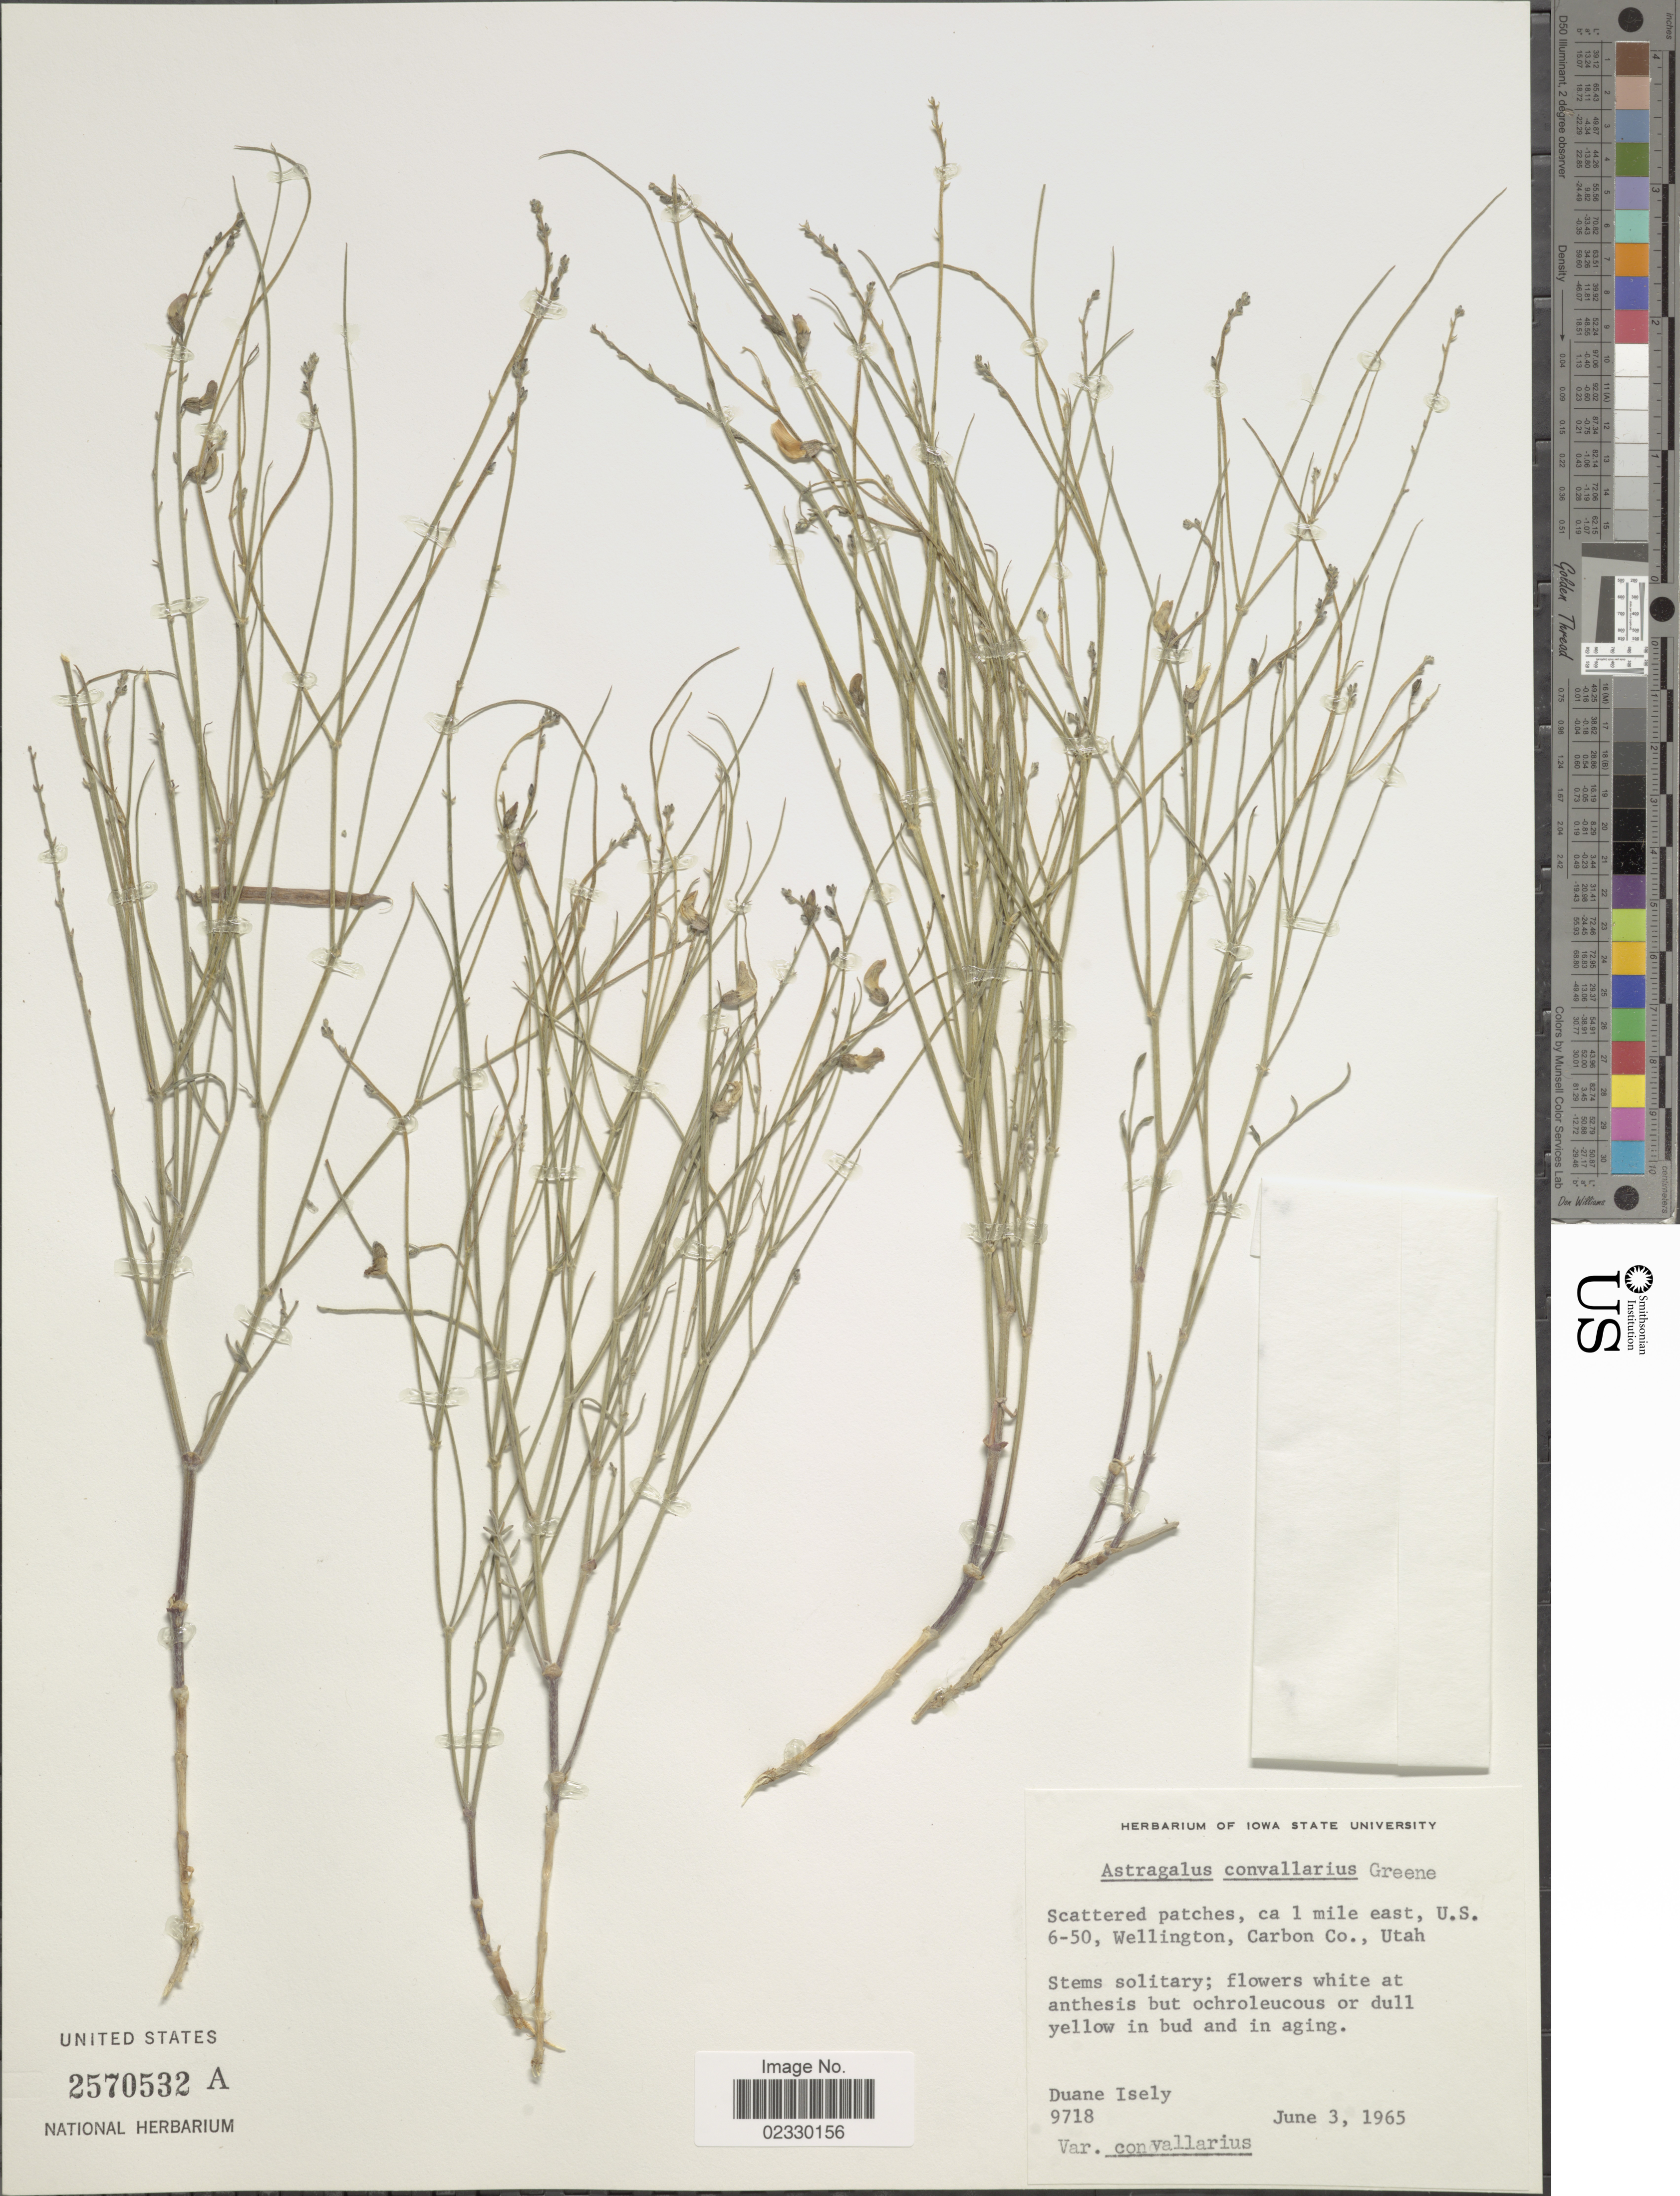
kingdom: Plantae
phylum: Tracheophyta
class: Magnoliopsida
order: Fabales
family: Fabaceae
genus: Astragalus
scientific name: Astragalus convallarius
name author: Greene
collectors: D. Isely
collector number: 9718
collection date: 1965-06-03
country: United States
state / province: Utah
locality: Scattered patches, ca 1 mile east, U.S. 6-50, Wellington, Carbon Co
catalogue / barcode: US 2570532A